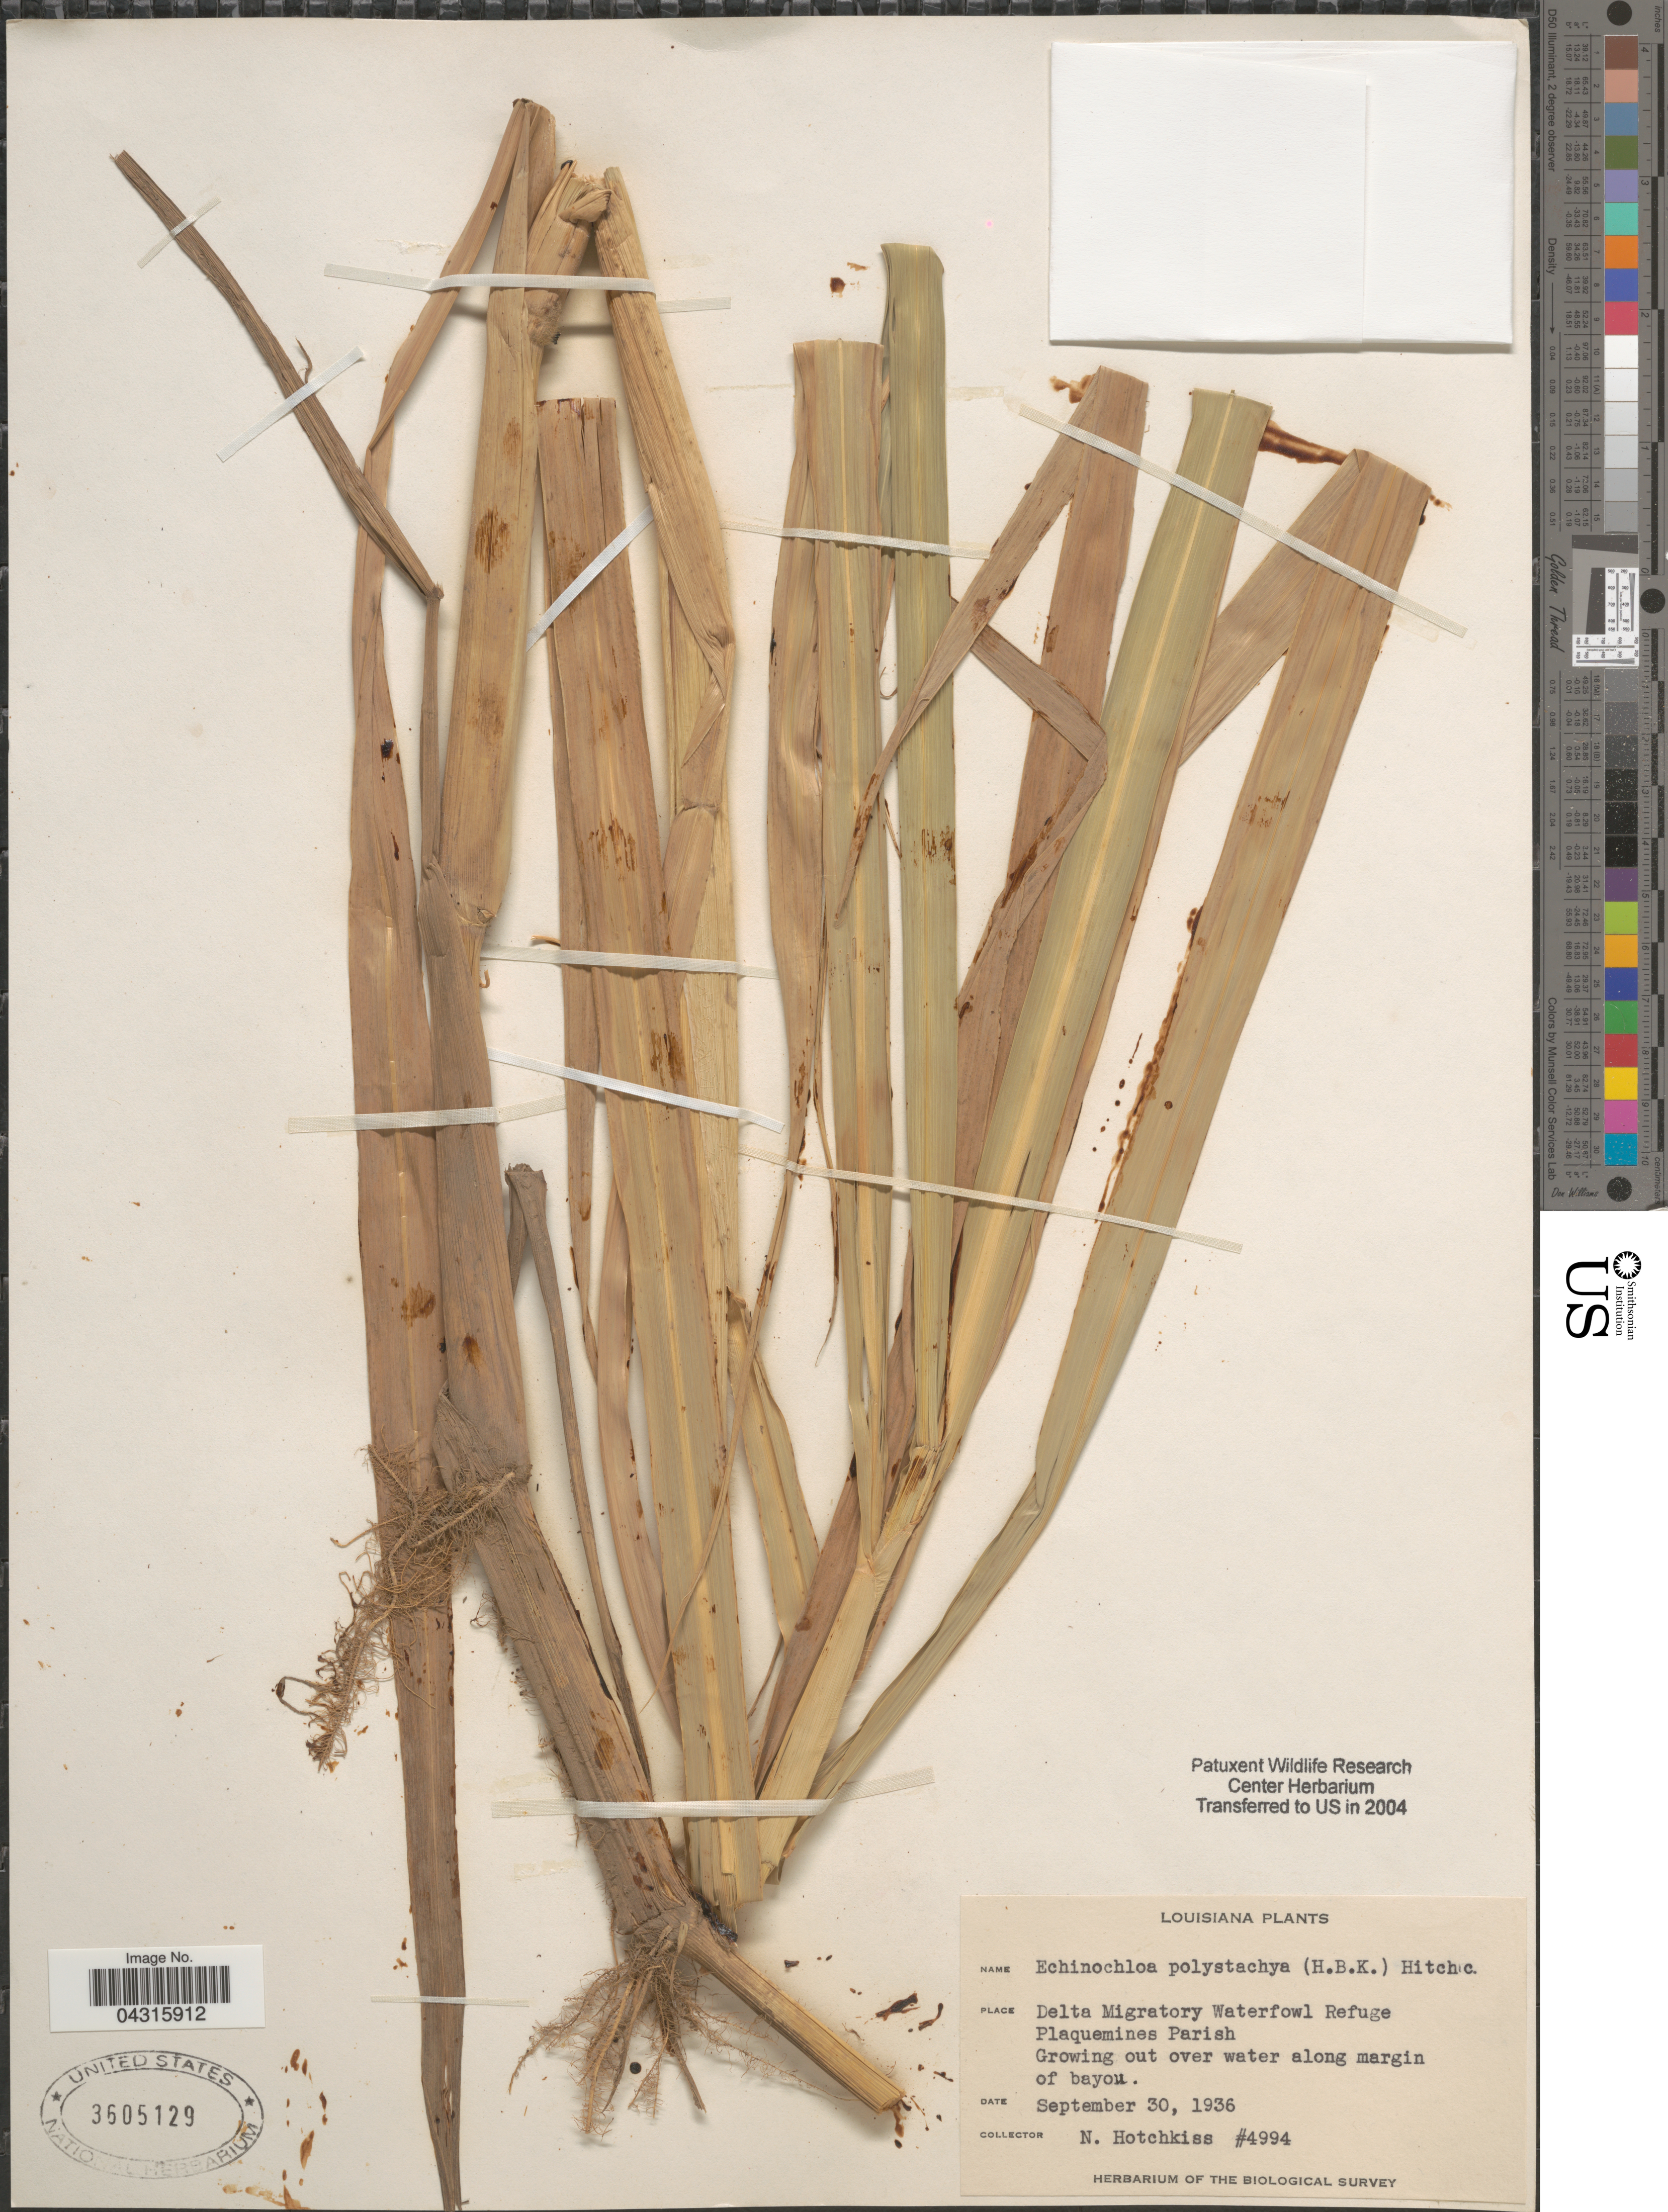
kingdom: Plantae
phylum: Tracheophyta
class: Liliopsida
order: Poales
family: Poaceae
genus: Echinochloa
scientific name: Echinochloa polystachya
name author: (Kunth) Hitchc.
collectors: N. Hotchkiss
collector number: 4994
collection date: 1936-09-30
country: United States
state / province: Louisiana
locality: Delta Migratory Waterfowl Refuge Plaquemines Parish. Growing out over water along margin of bayou. The Biological Survey.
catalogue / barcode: US 3605129